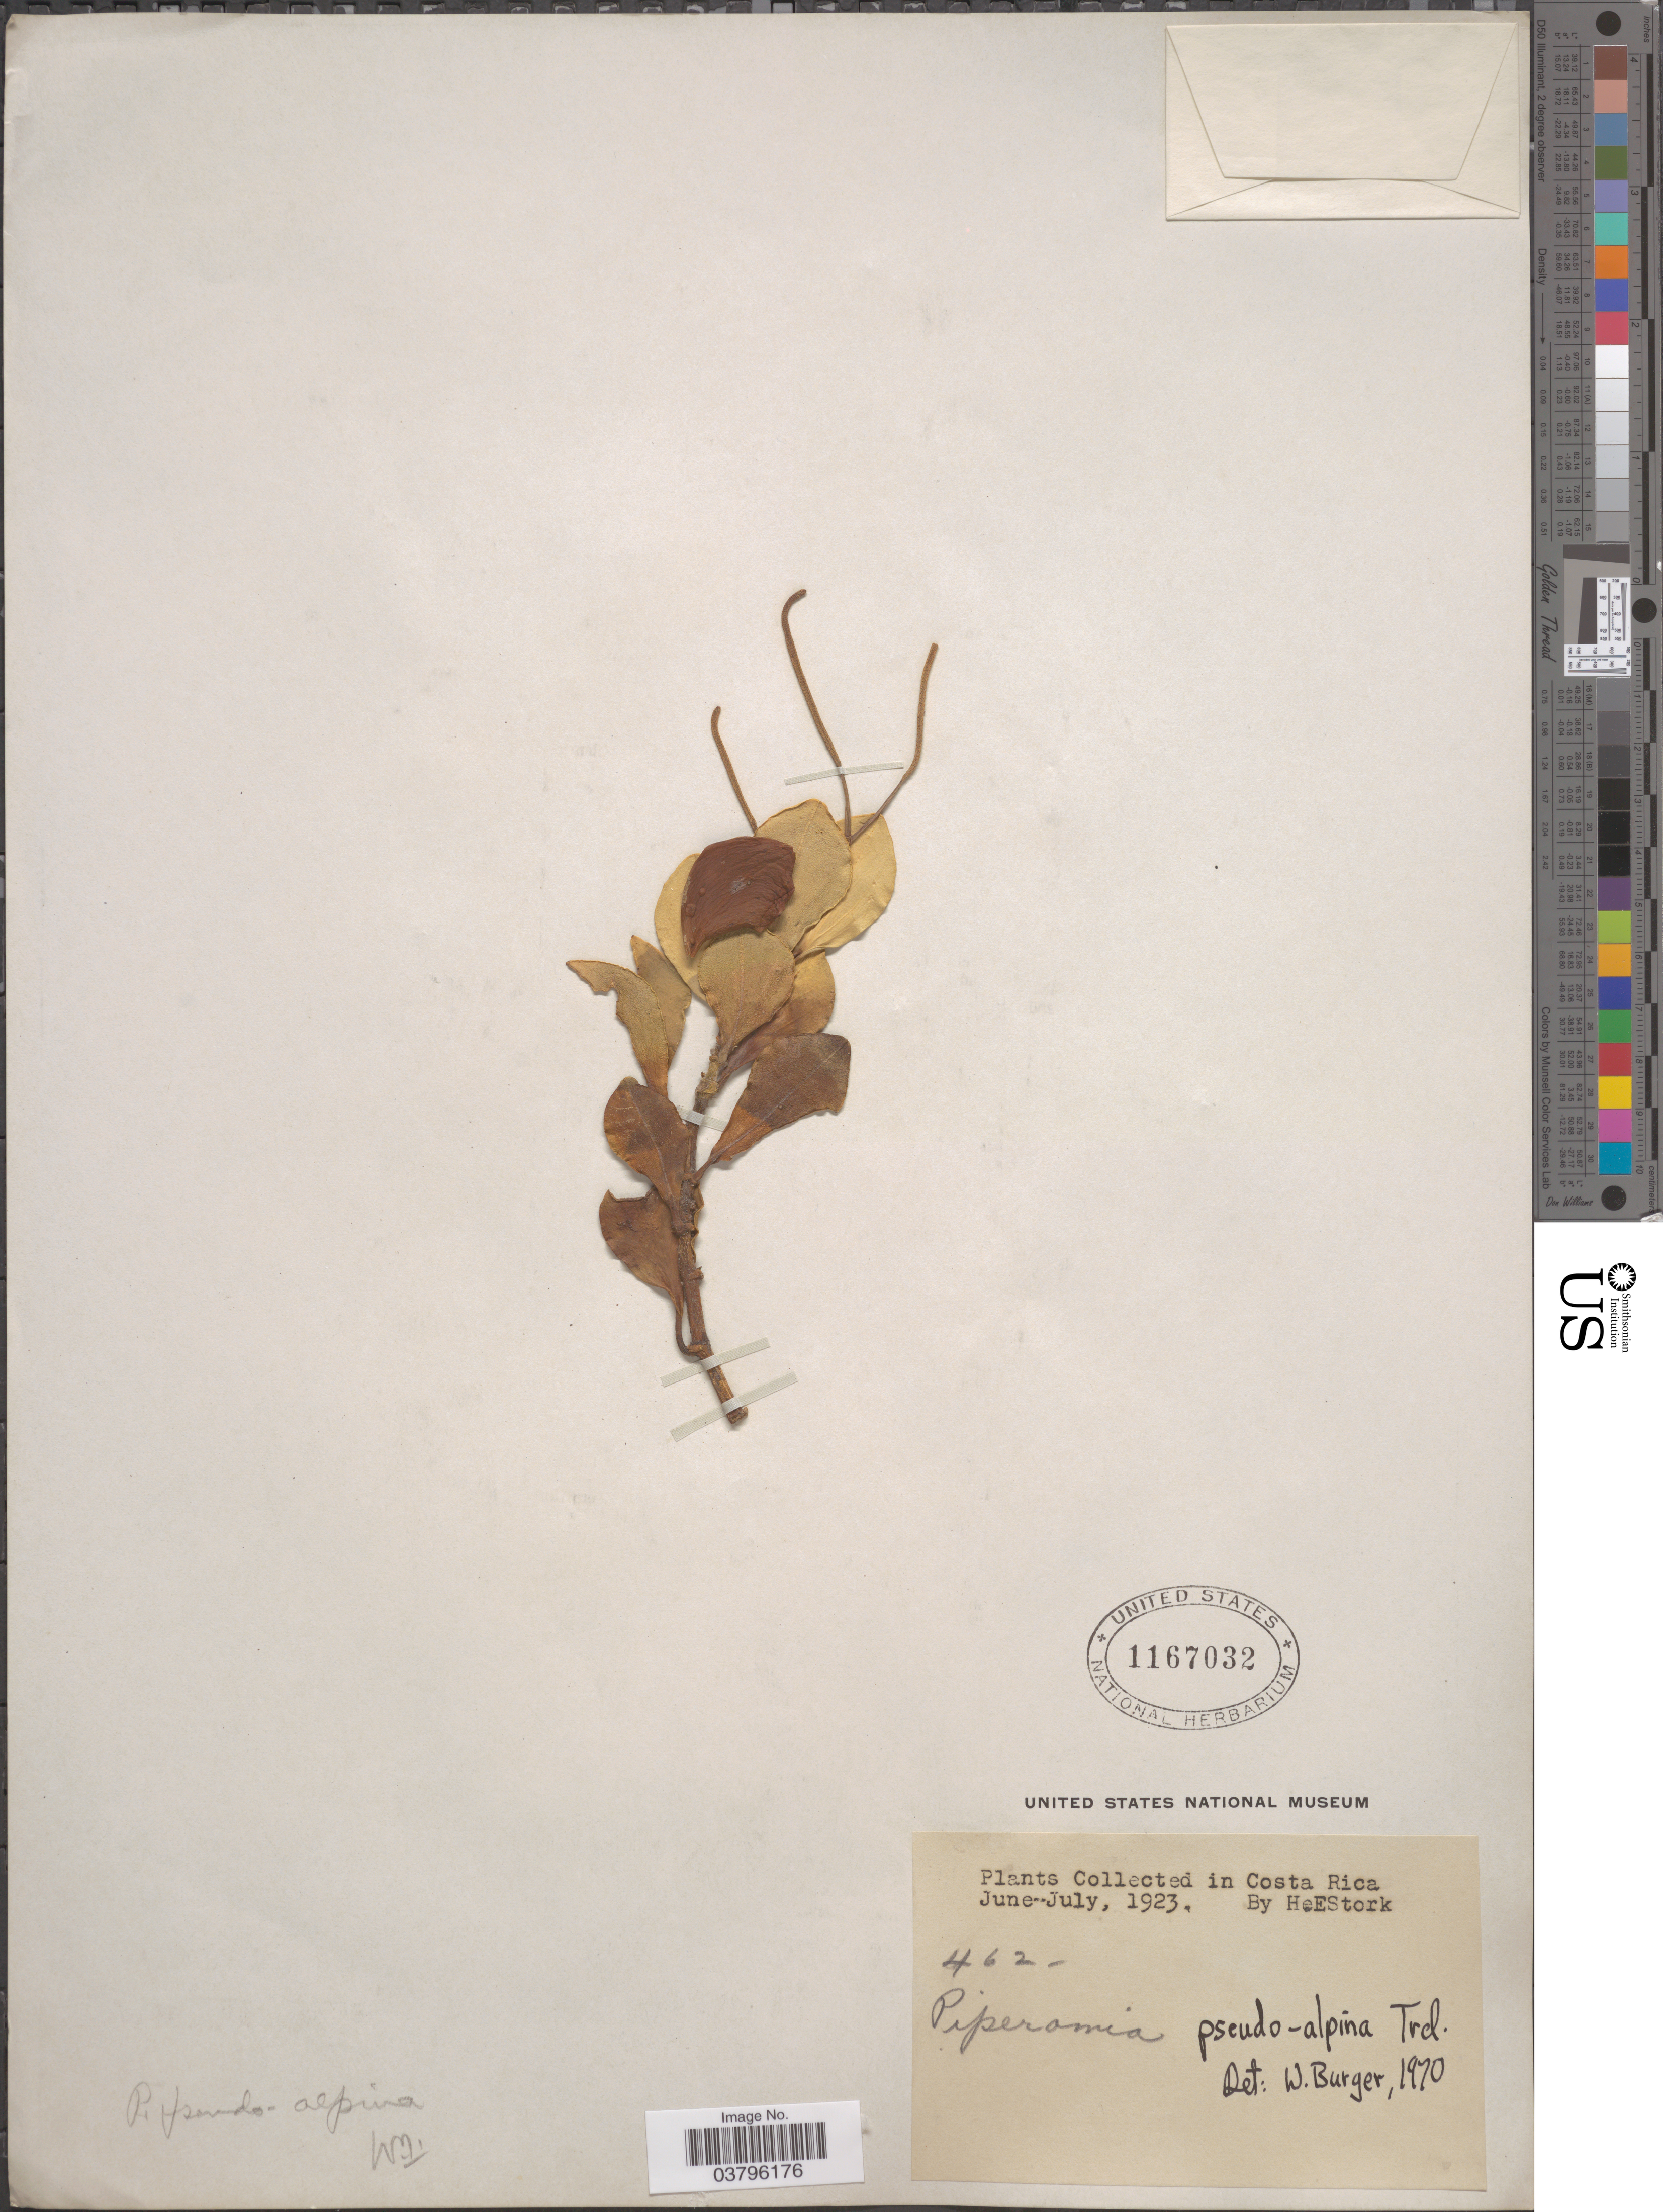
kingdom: Plantae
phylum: Tracheophyta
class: Magnoliopsida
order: Piperales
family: Piperaceae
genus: Peperomia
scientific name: Peperomia pseudoalpina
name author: Trel.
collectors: H. E. Stork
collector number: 462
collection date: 1923-06/1923-07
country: Costa Rica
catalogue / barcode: US 1167032